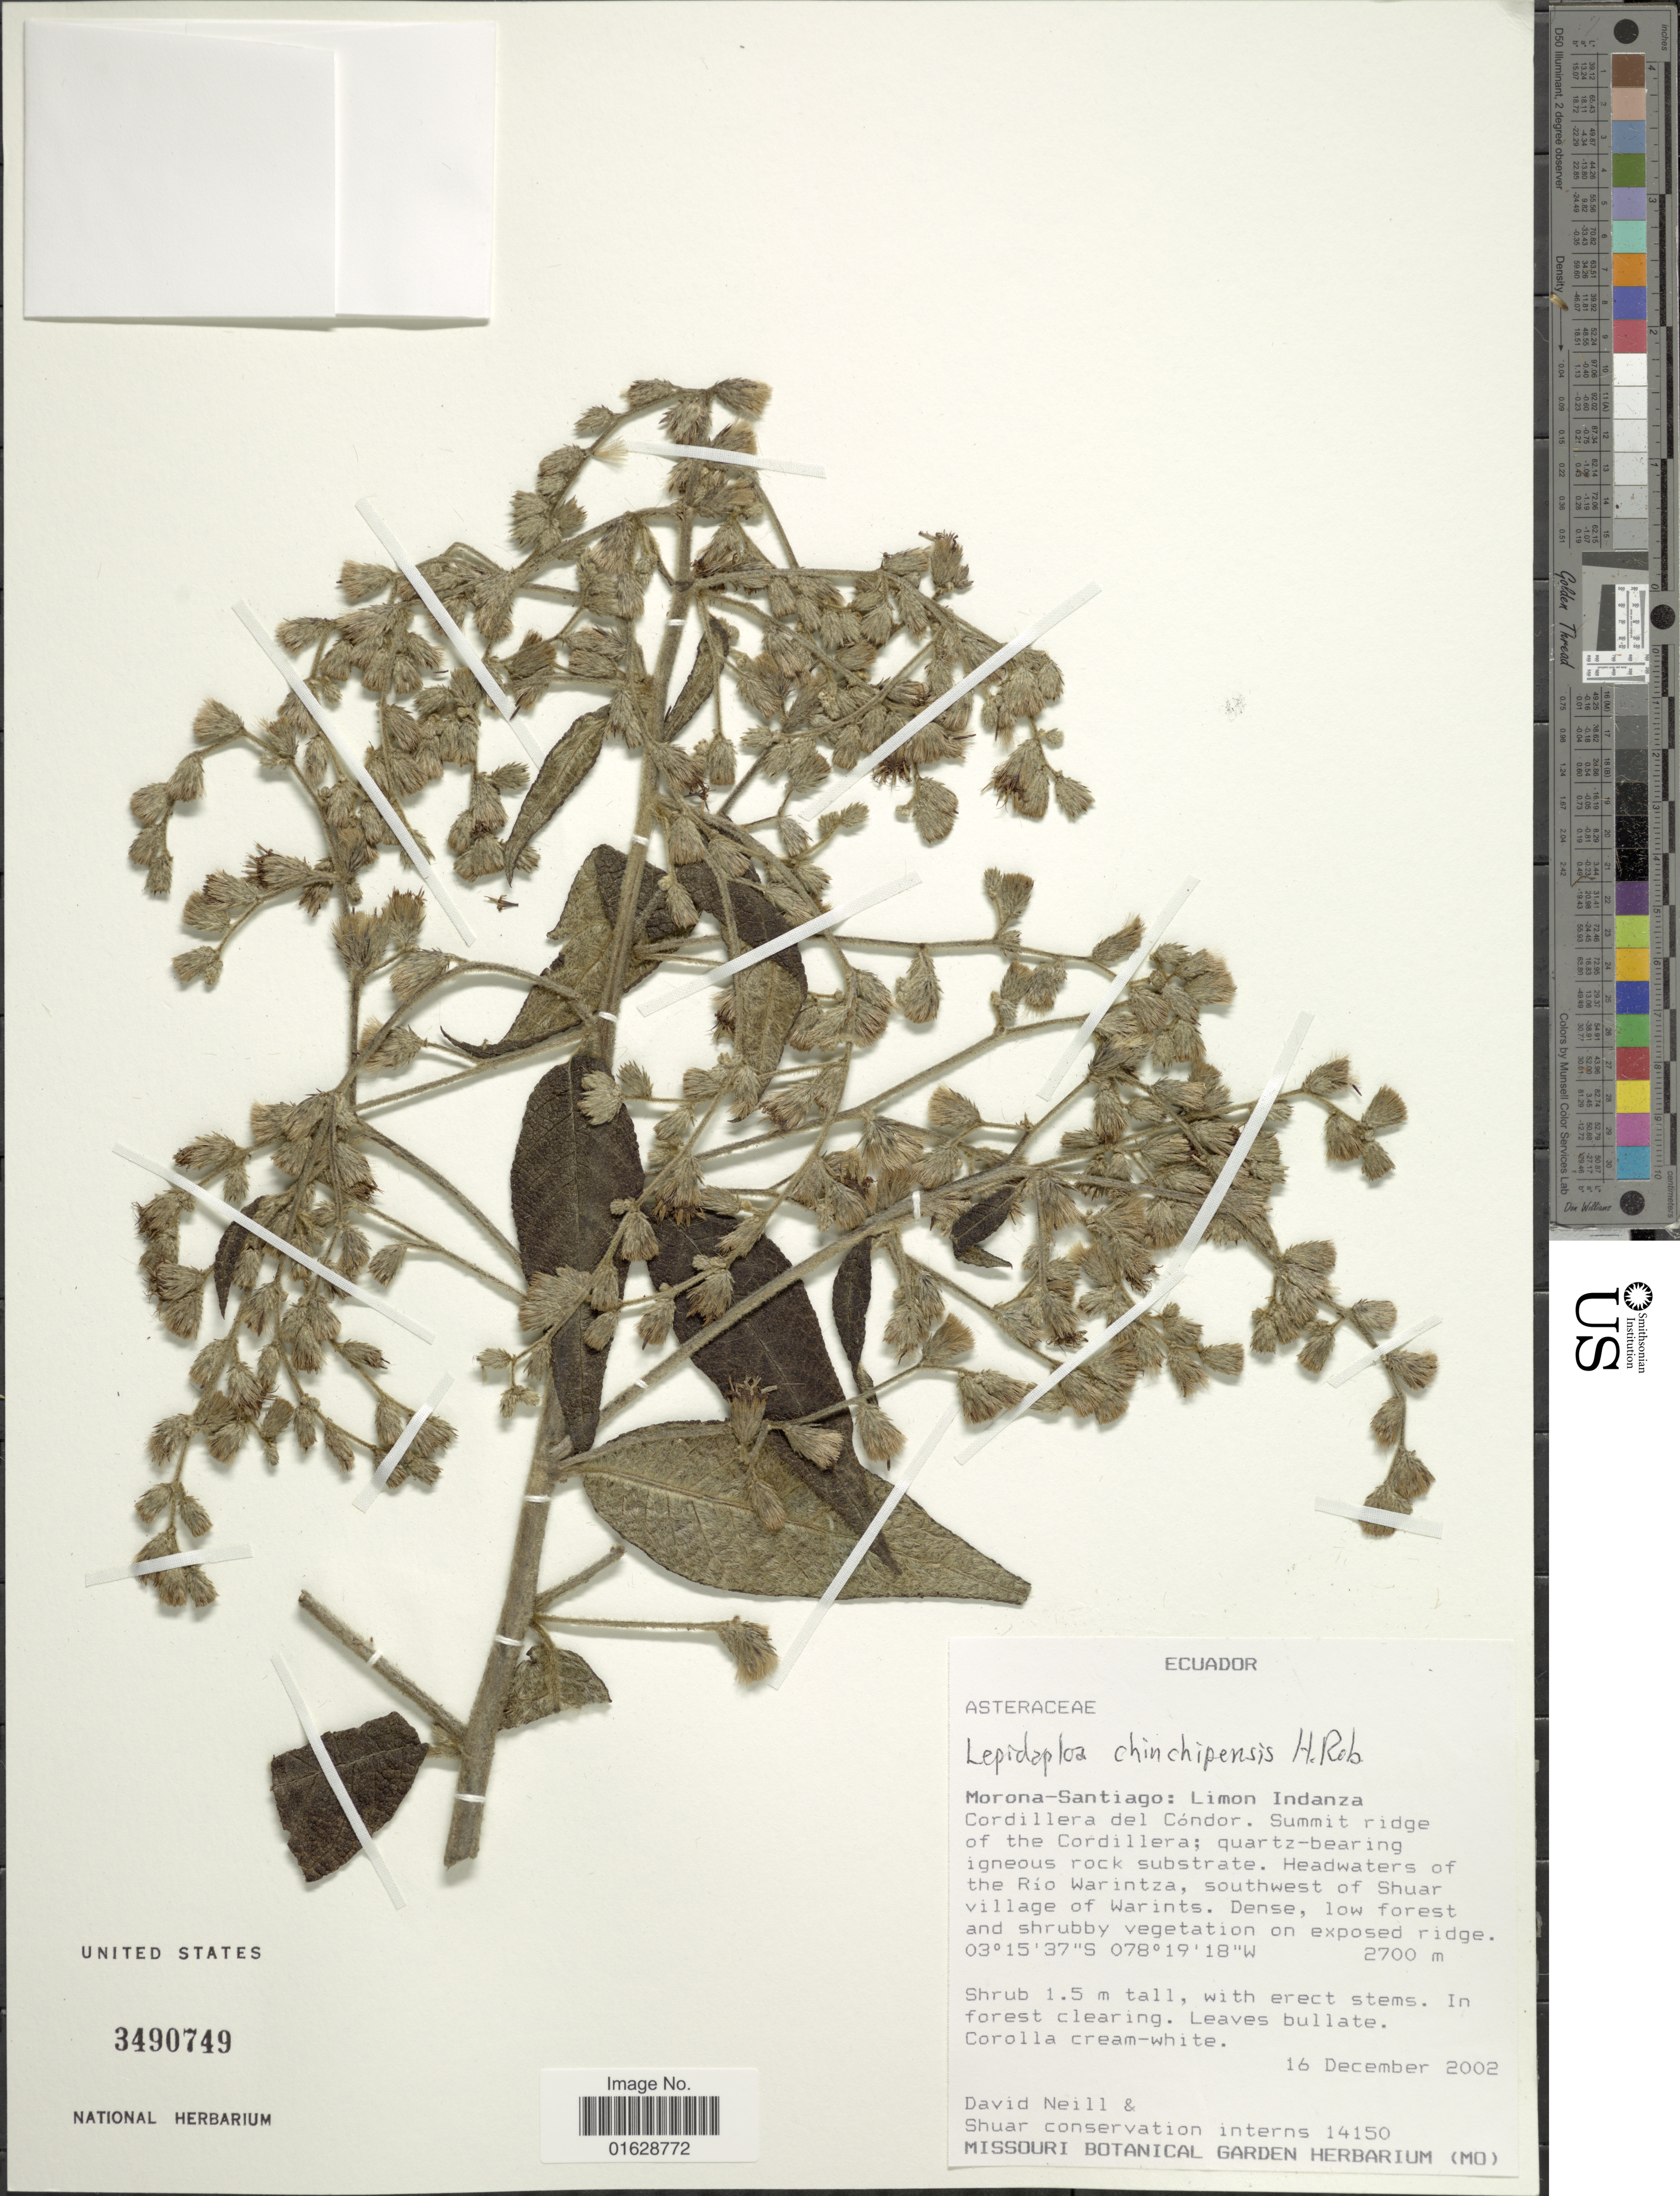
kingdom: Plantae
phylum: Tracheophyta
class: Magnoliopsida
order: Asterales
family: Asteraceae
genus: Lepidaploa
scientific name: Lepidaploa chinchipensis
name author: H. Rob.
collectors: D. A. Neill & Shuar conservation interns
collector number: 14150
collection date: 2002-12-16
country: Ecuador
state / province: Morona-Santiago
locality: Limon Indanza. Cordillera del Condor. Summit ridge of the Cordillera; quartz-bearing igneus rock substrate. Headwaters of the Rio Warintza, southwest of Shuar village of Warints.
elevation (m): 2700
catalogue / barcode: US 3490749